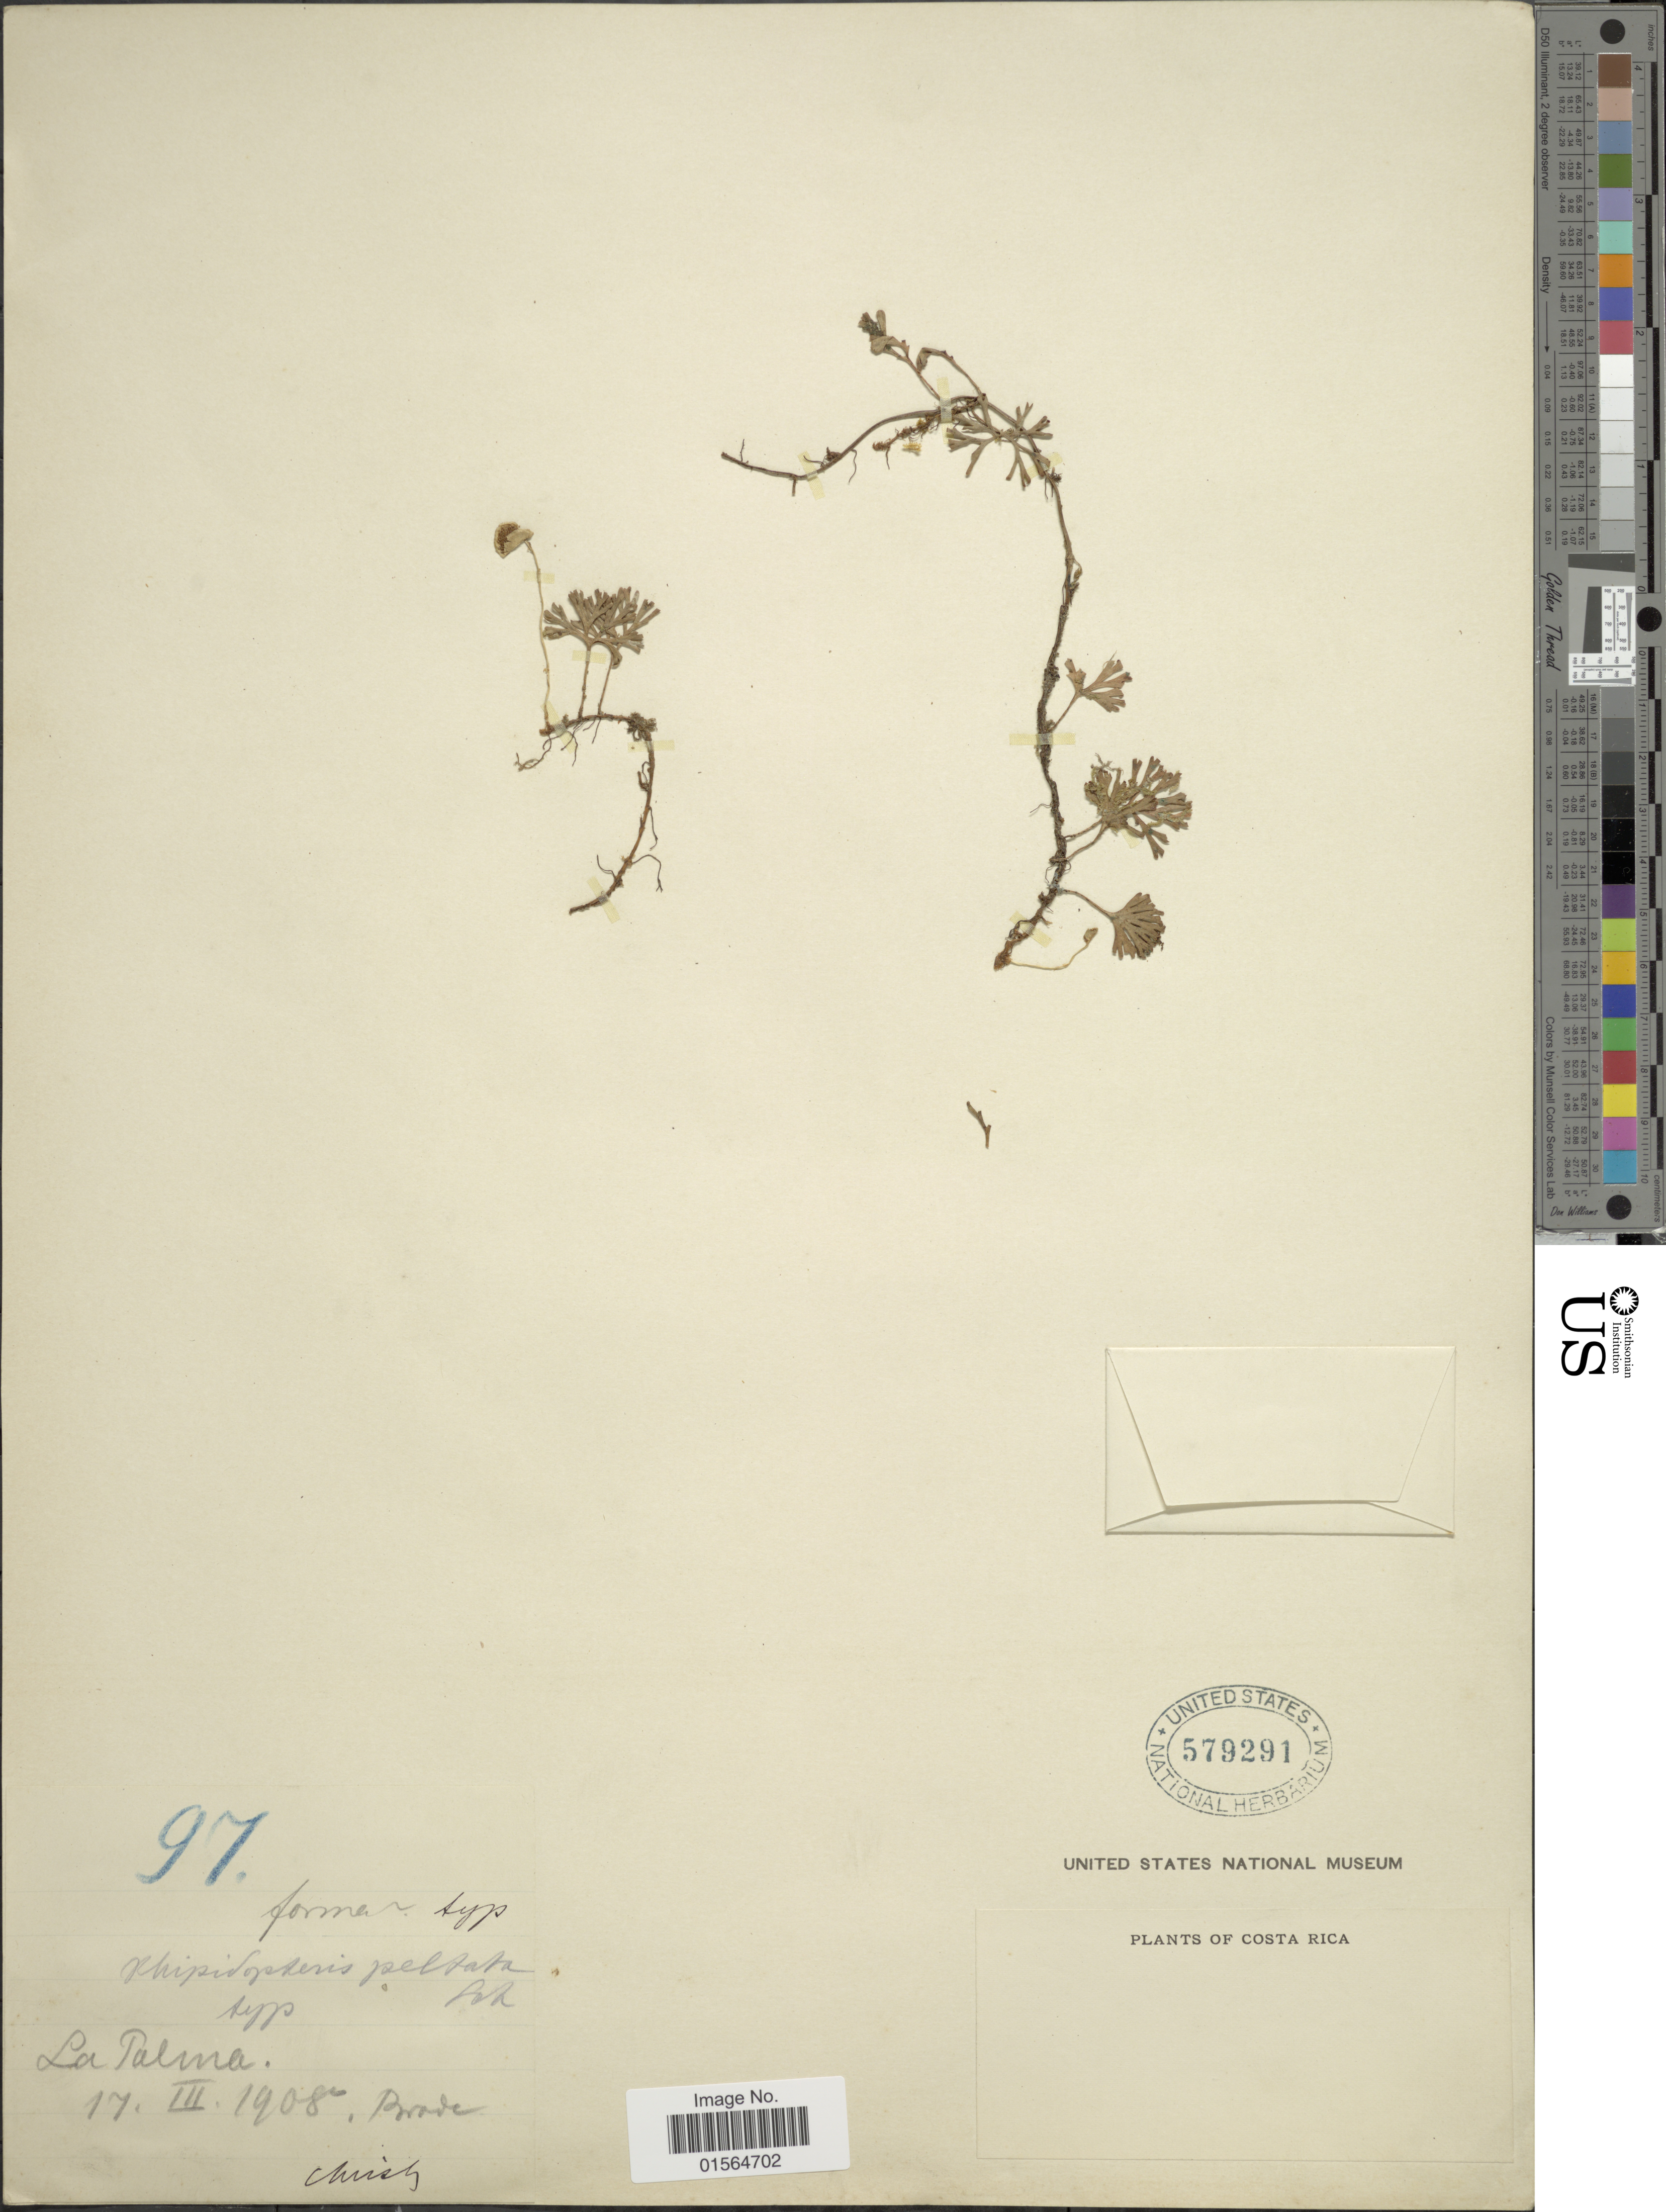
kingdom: Plantae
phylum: Tracheophyta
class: Polypodiopsida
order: Polypodiales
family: Dryopteridaceae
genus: Elaphoglossum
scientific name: Elaphoglossum peltatum f. peltatum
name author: (Sw.) Urb.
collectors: -- Brade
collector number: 97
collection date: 1908-03-17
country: Costa Rica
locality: La Palma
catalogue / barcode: US 579291